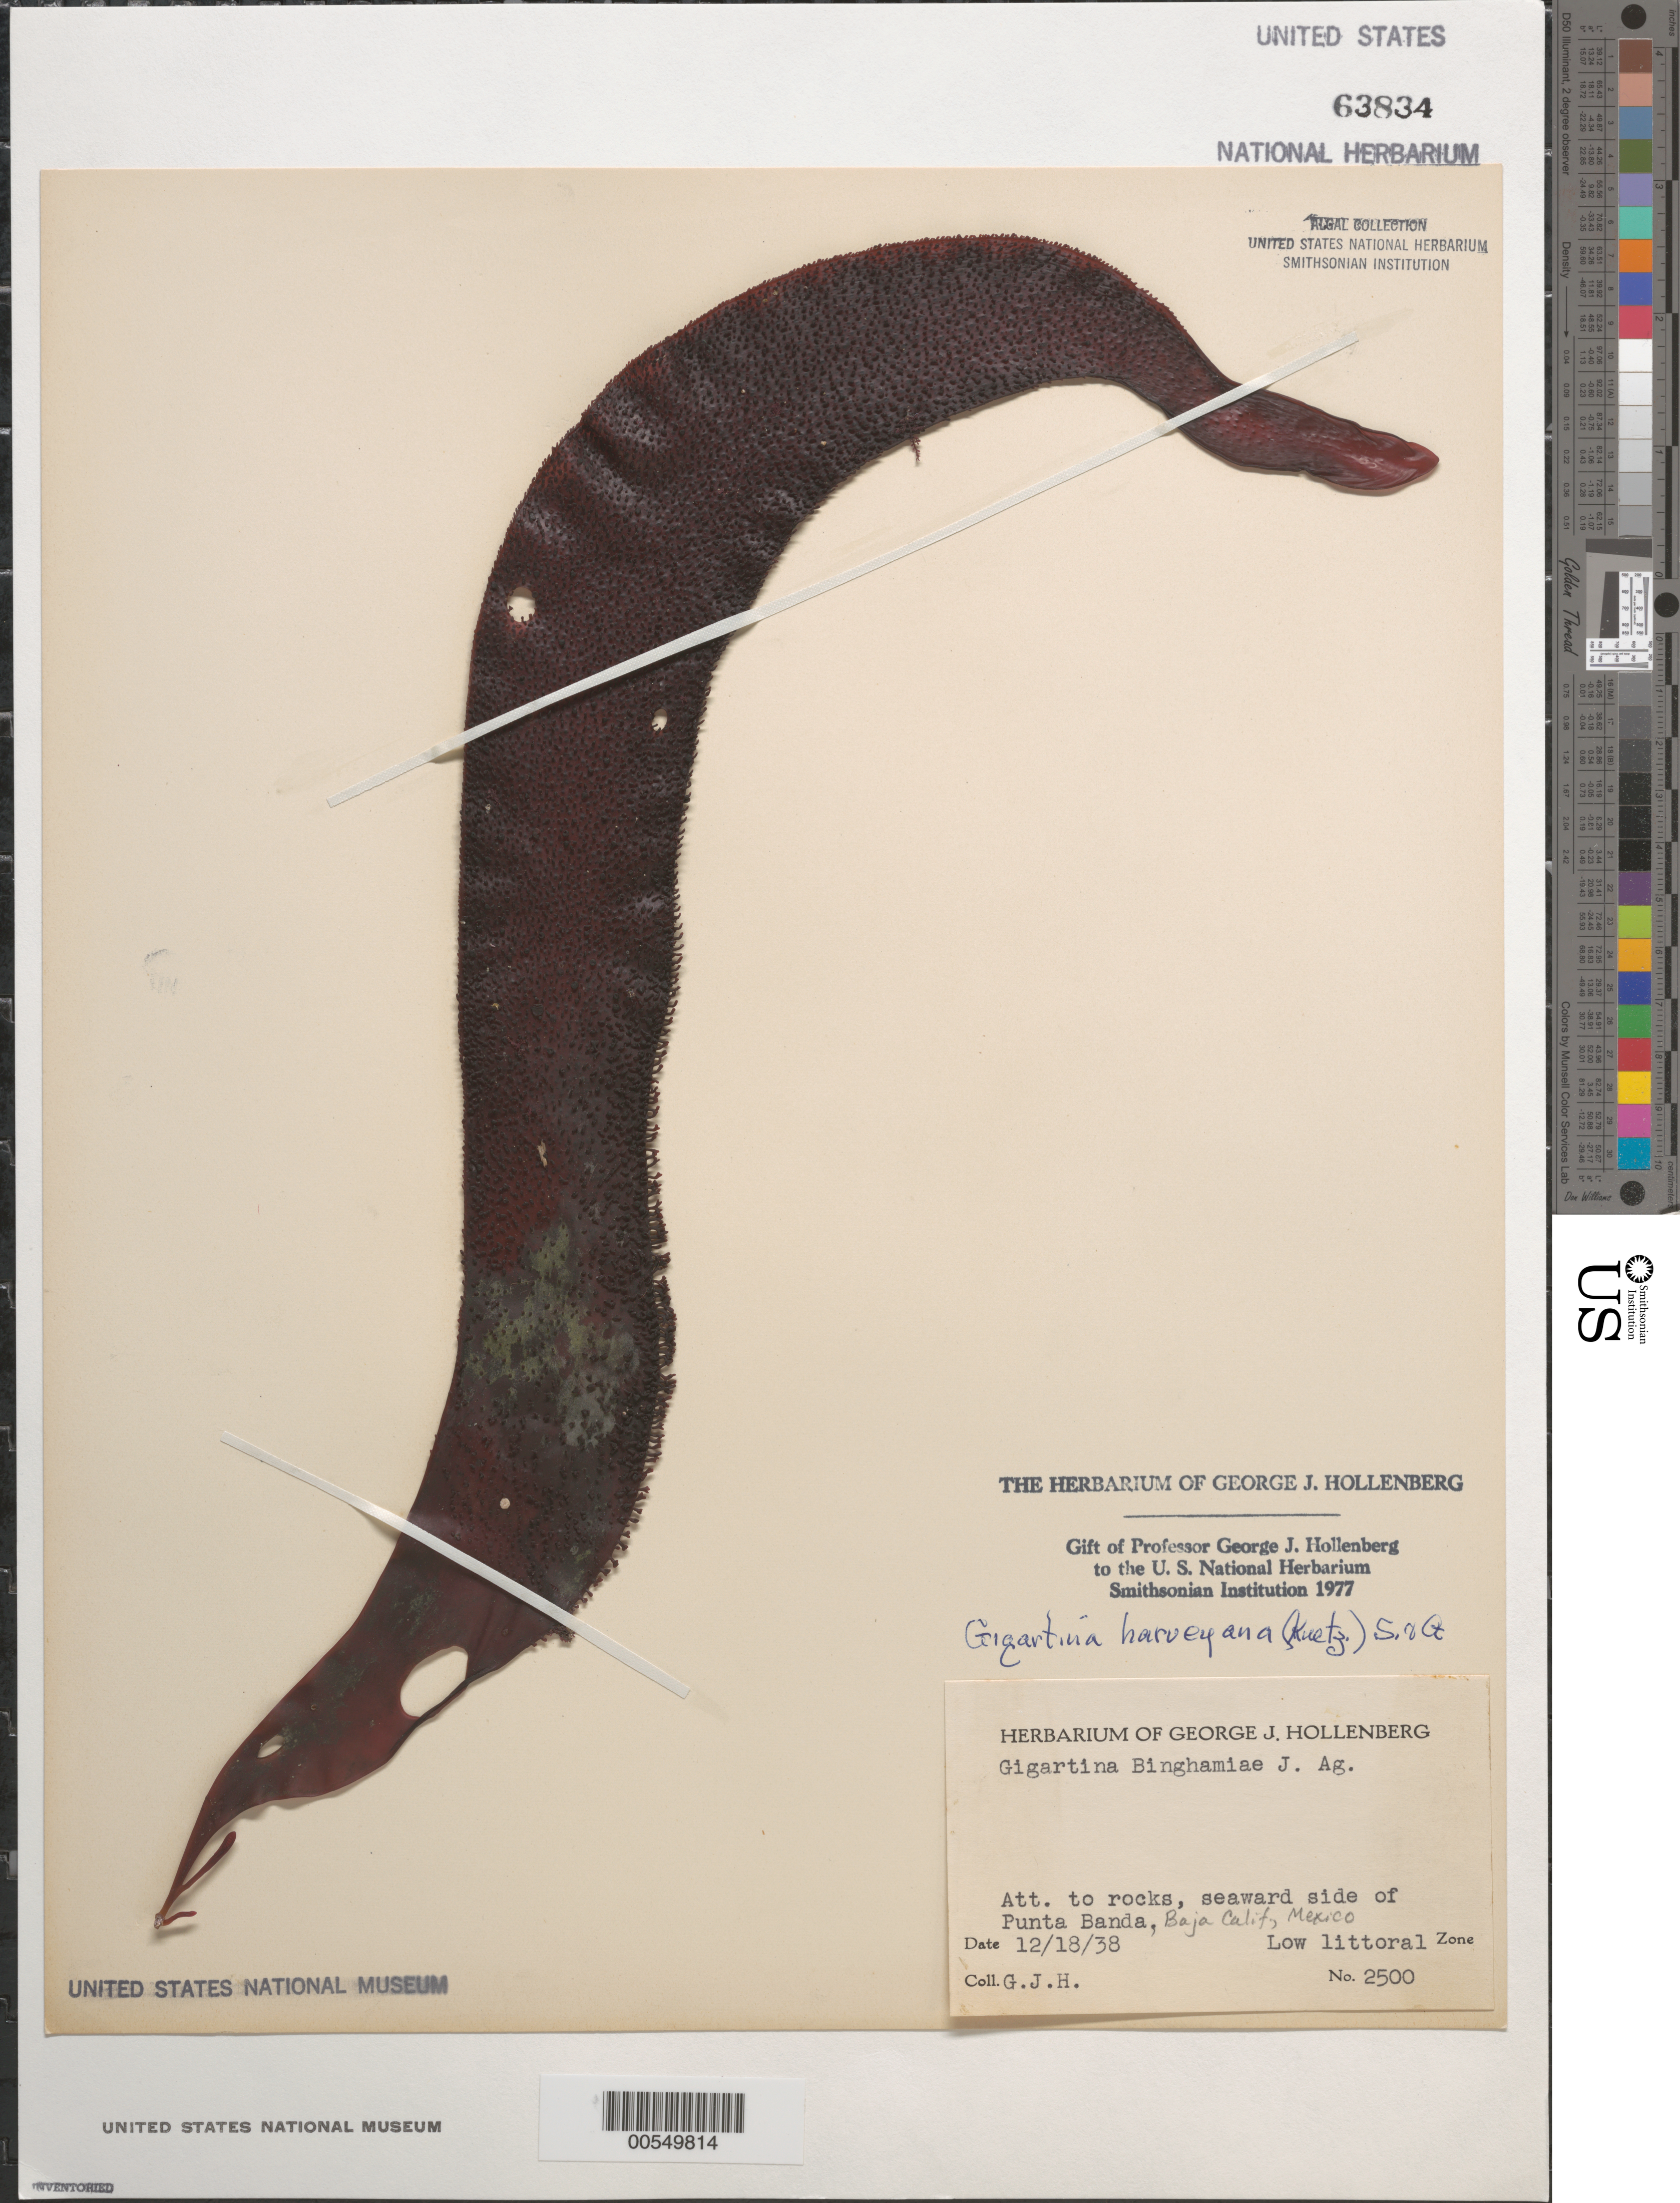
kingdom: Plantae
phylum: Rhodophyta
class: Florideophyceae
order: Gigartinales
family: Gigartinaceae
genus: Chondracanthus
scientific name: Chondracanthus harveyanus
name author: (Kütz.) Guiry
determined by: Algae name updating Project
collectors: G. Hollenberg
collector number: GJH 2500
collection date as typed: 18 Dec 1938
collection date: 1938-12-18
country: Mexico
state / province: Baja California Norte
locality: Seaward side of Punta Banda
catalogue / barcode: US 63834